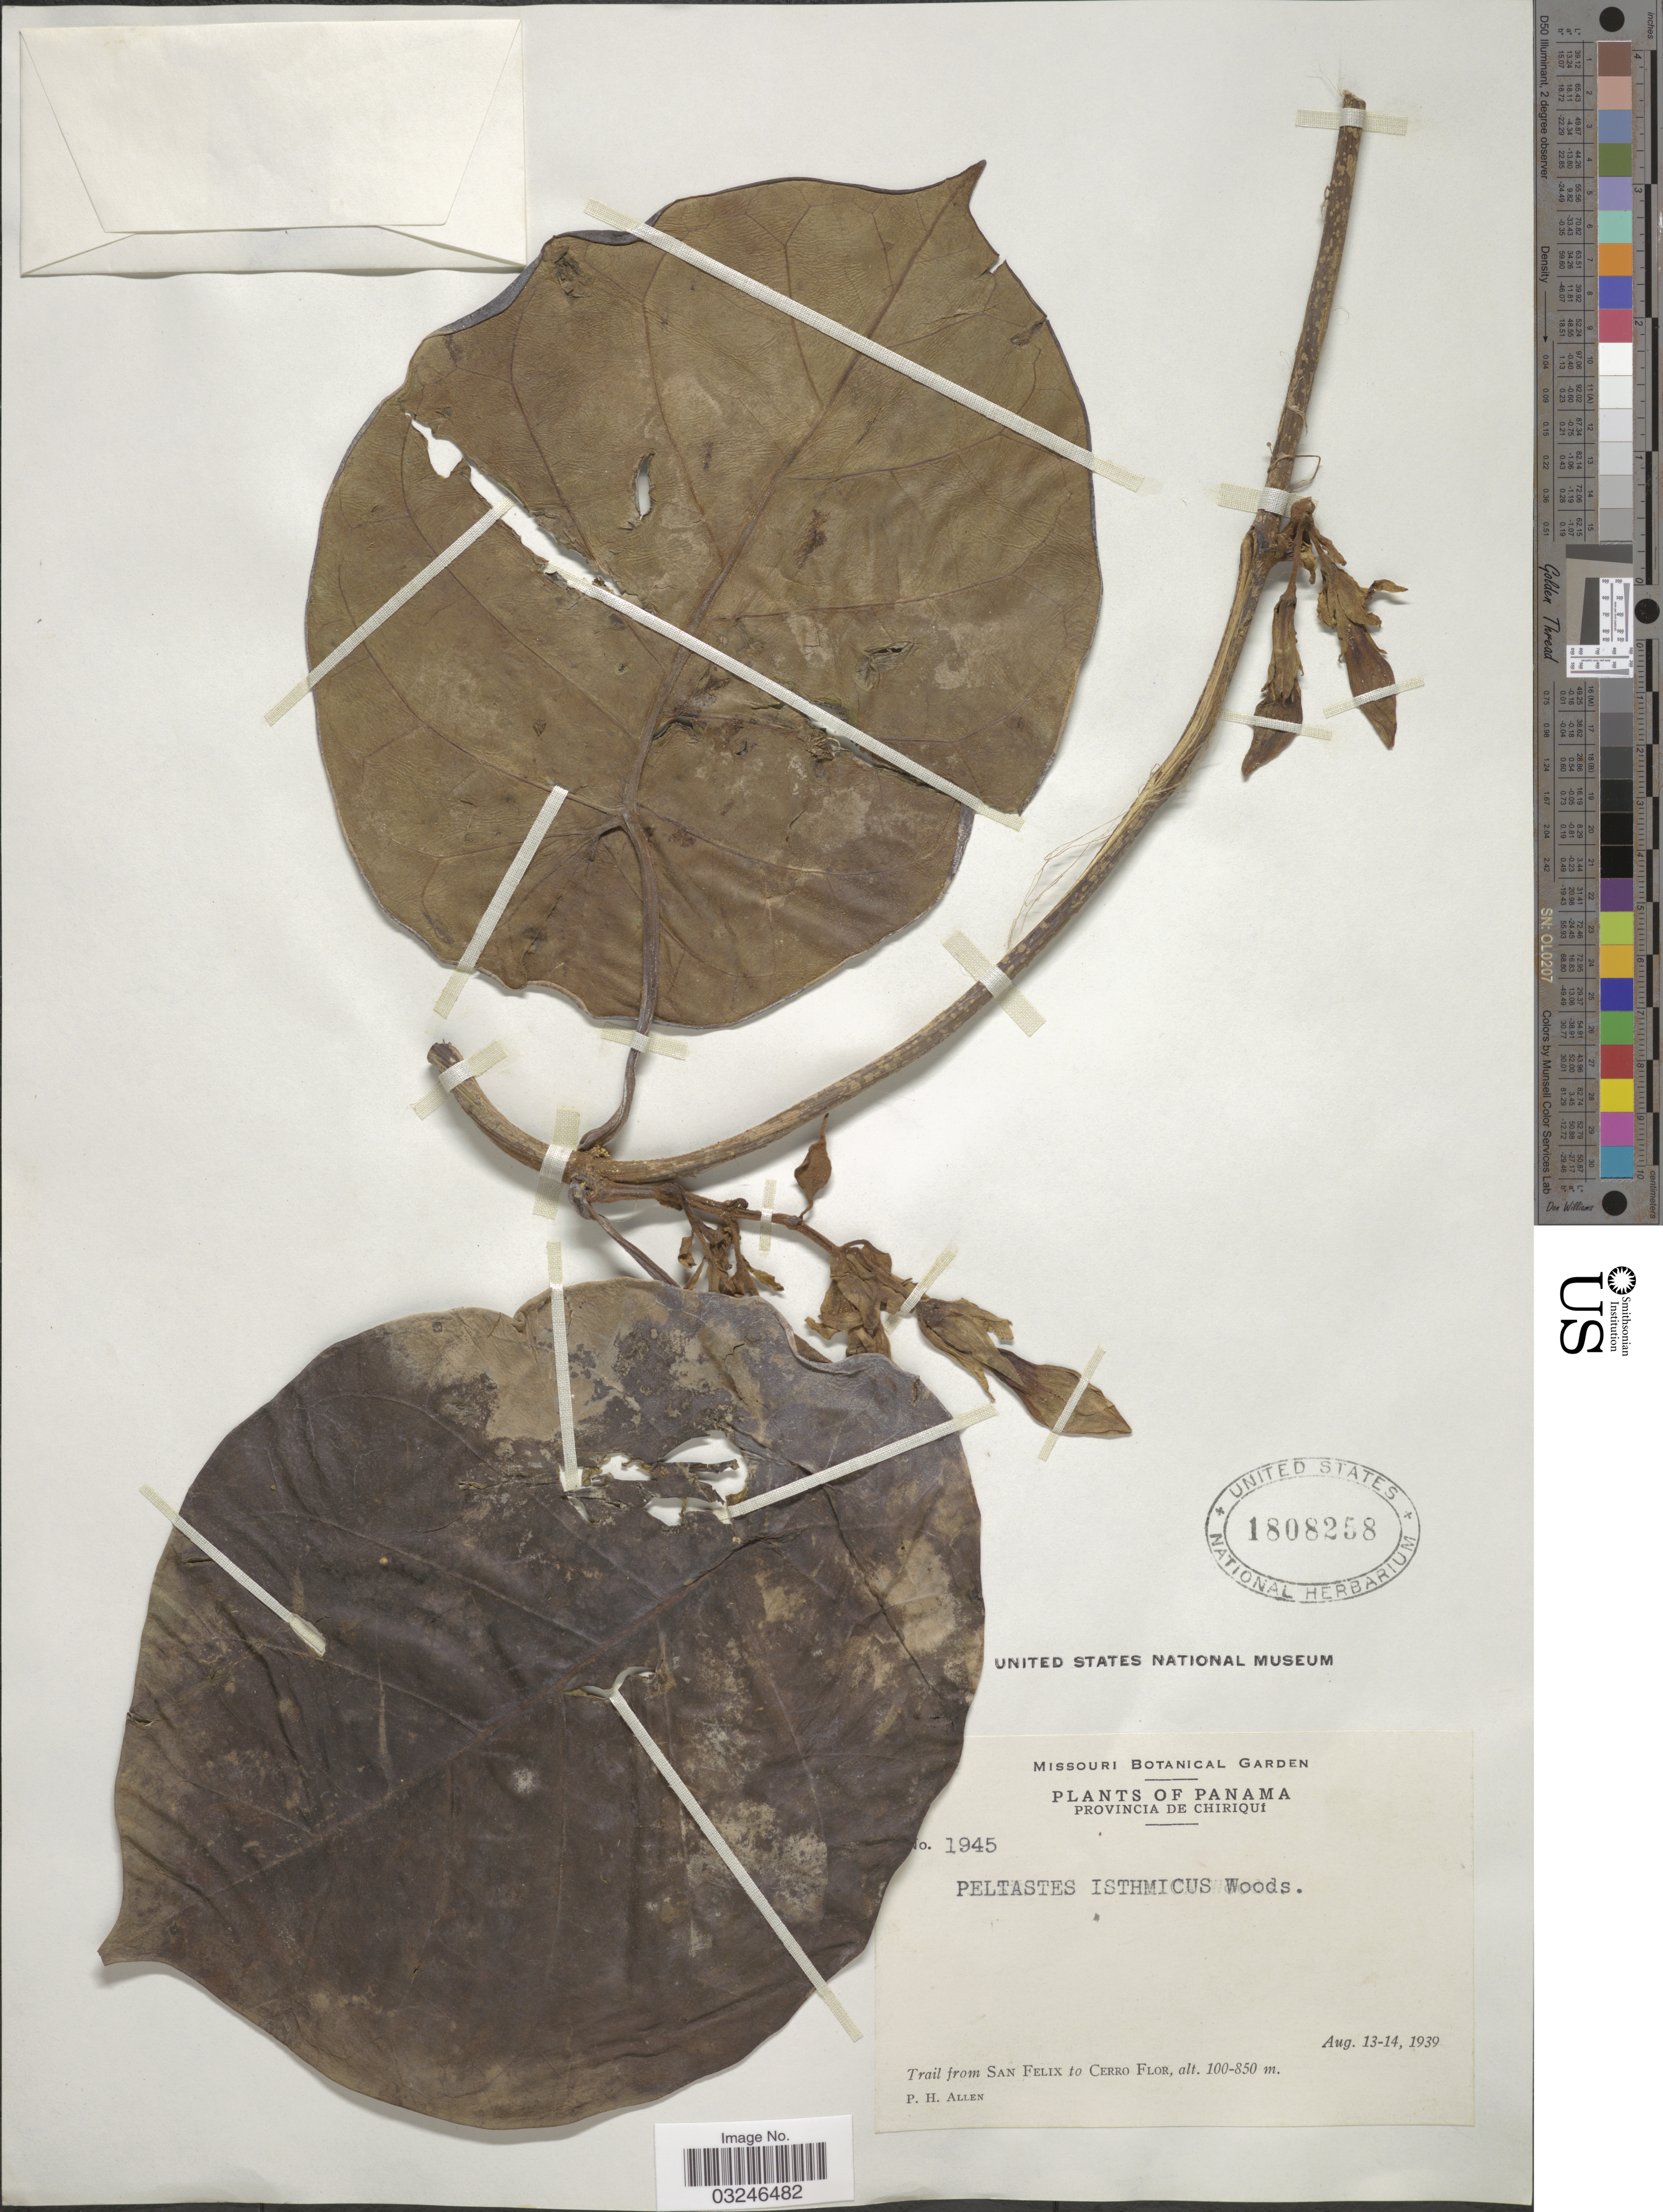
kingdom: Plantae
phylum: Tracheophyta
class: Magnoliopsida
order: Gentianales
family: Apocynaceae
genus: Peltastes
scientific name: Peltastes isthmicus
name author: Woodson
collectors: P. H. Allen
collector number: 1945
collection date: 1939-08-13/1939-08-14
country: Panama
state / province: Chiriqui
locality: Provincia de Chiriqui. Trail from San Felix to Cerro Flor.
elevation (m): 100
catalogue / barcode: US 1808258